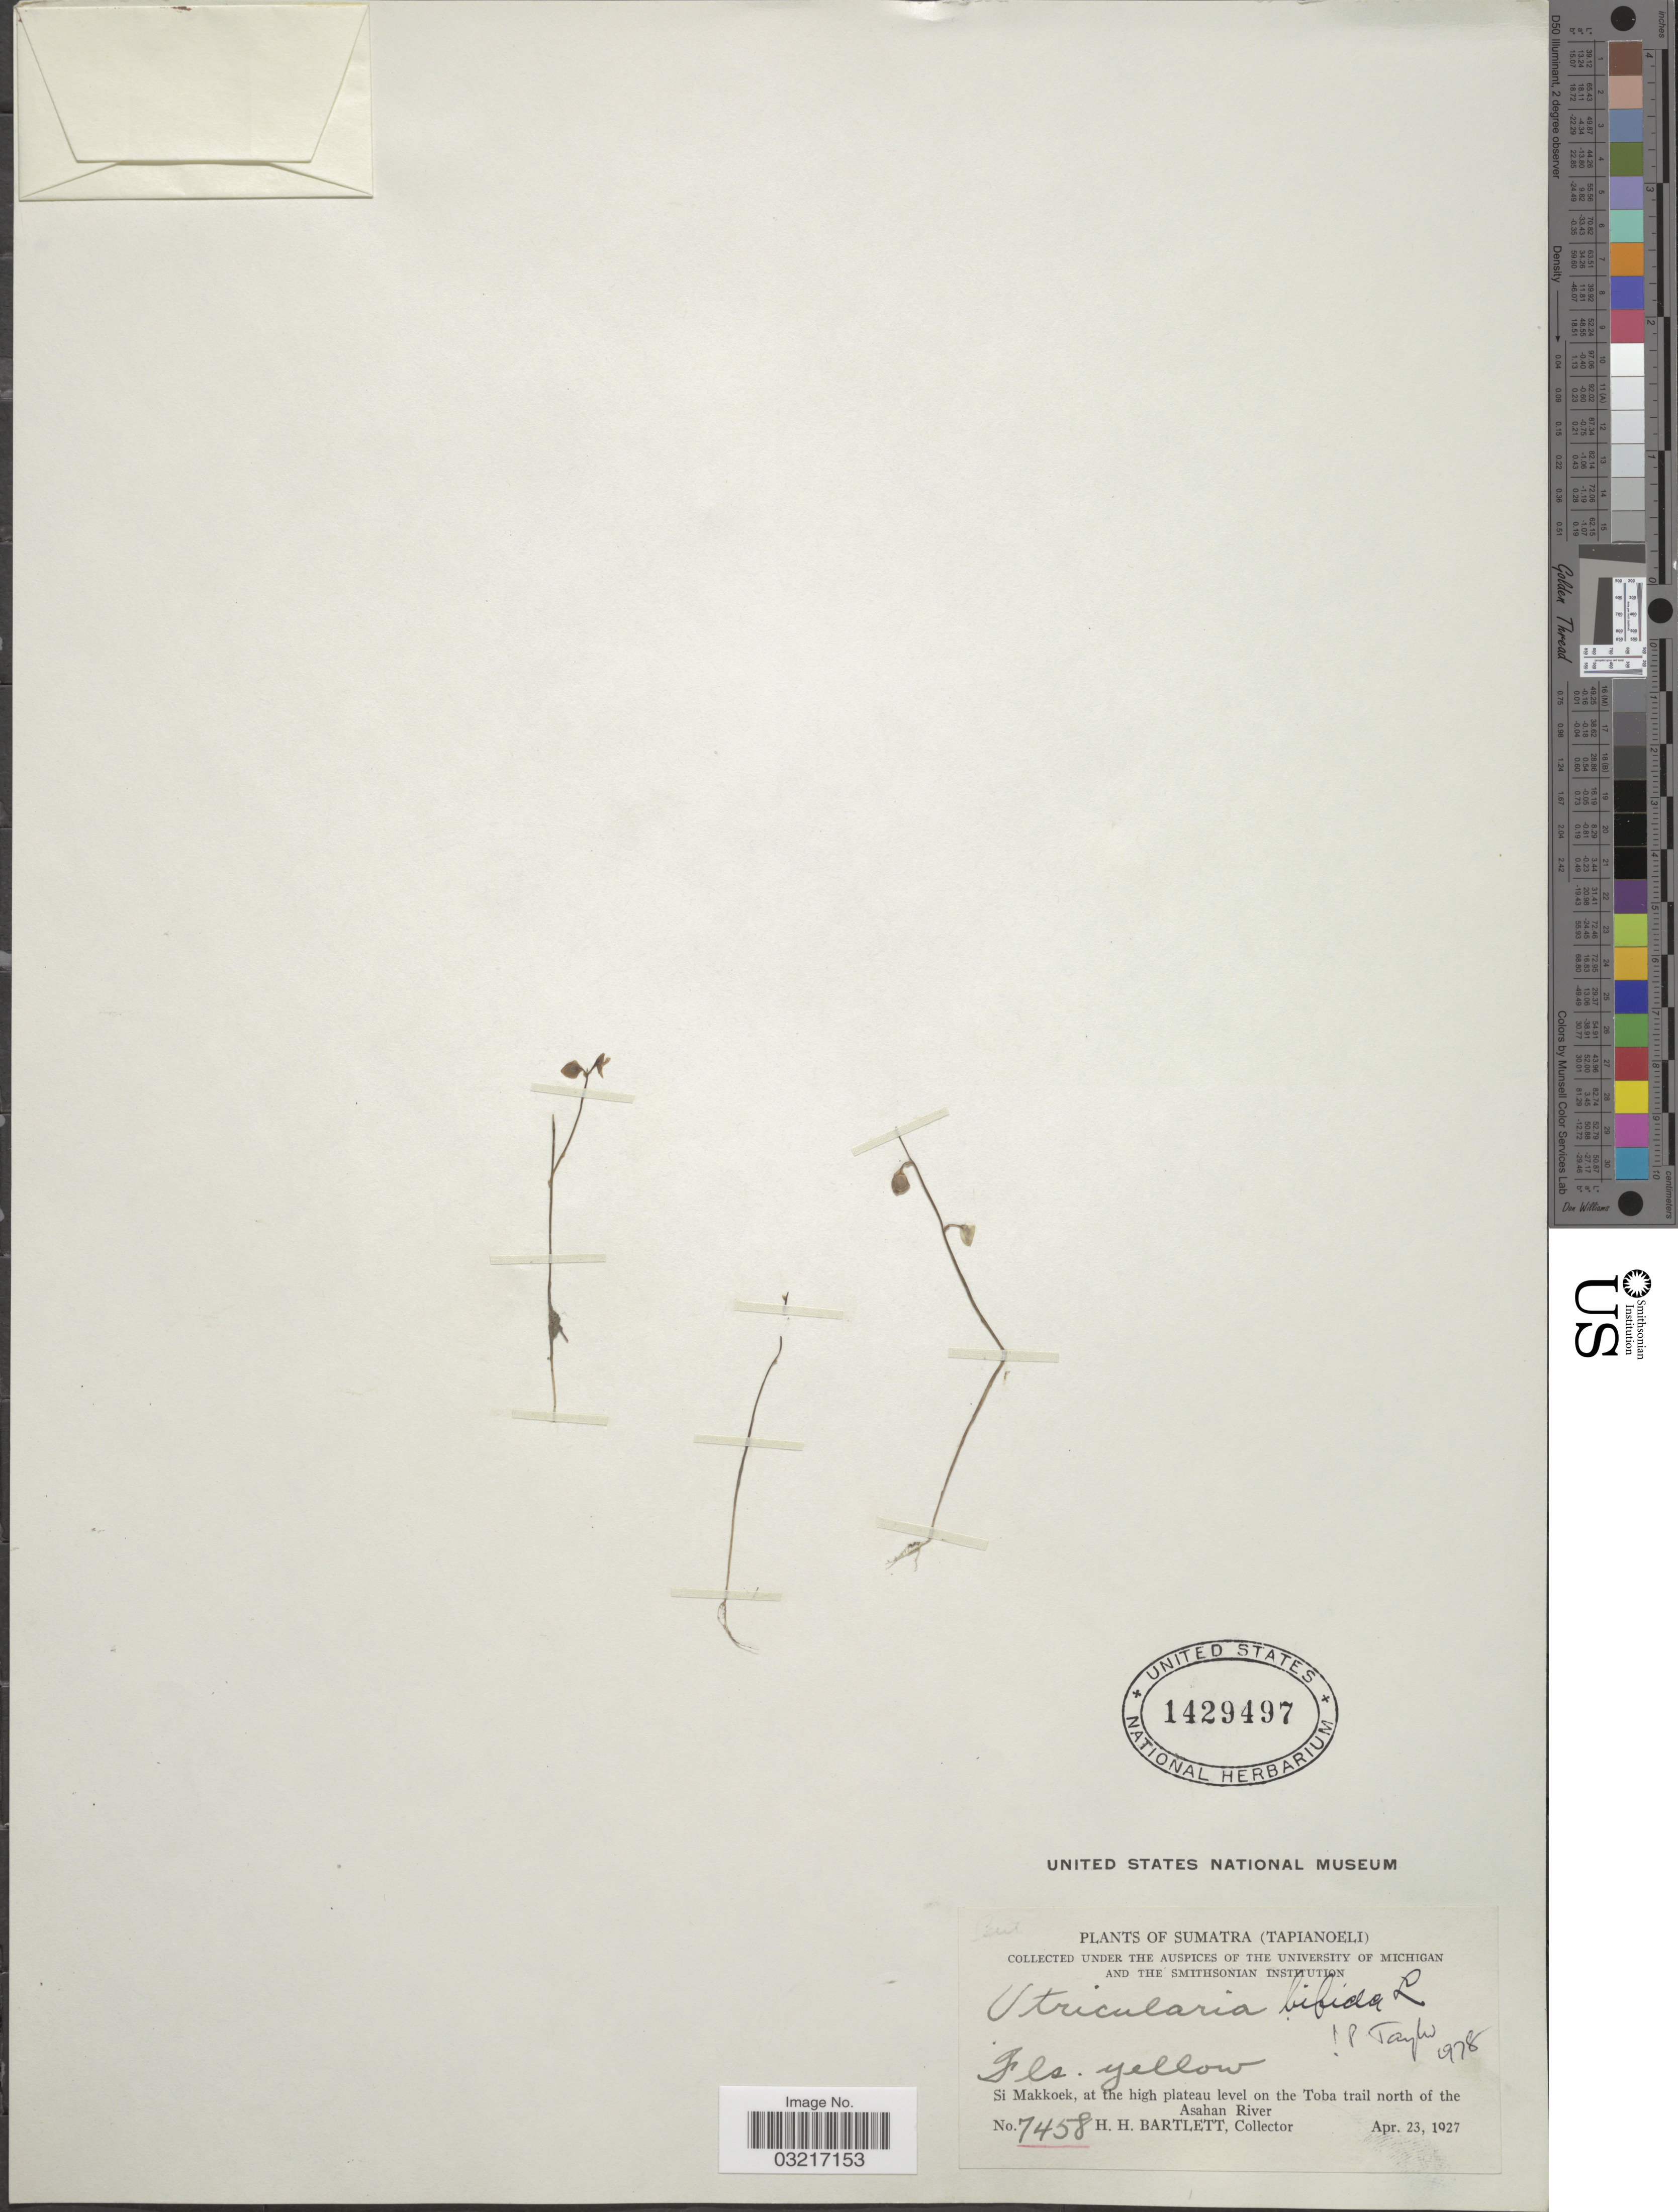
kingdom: Plantae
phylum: Tracheophyta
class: Magnoliopsida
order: Lamiales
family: Lentibulariaceae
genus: Utricularia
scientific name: Utricularia bifida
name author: L.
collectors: H. H. Bartlett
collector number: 7458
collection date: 1927-04-23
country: Indonesia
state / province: Sumatra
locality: (Tapianoeli). Si Makkoek, at the high plateau level on the Toba trail north of the Asahan River.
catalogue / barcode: US 1429497